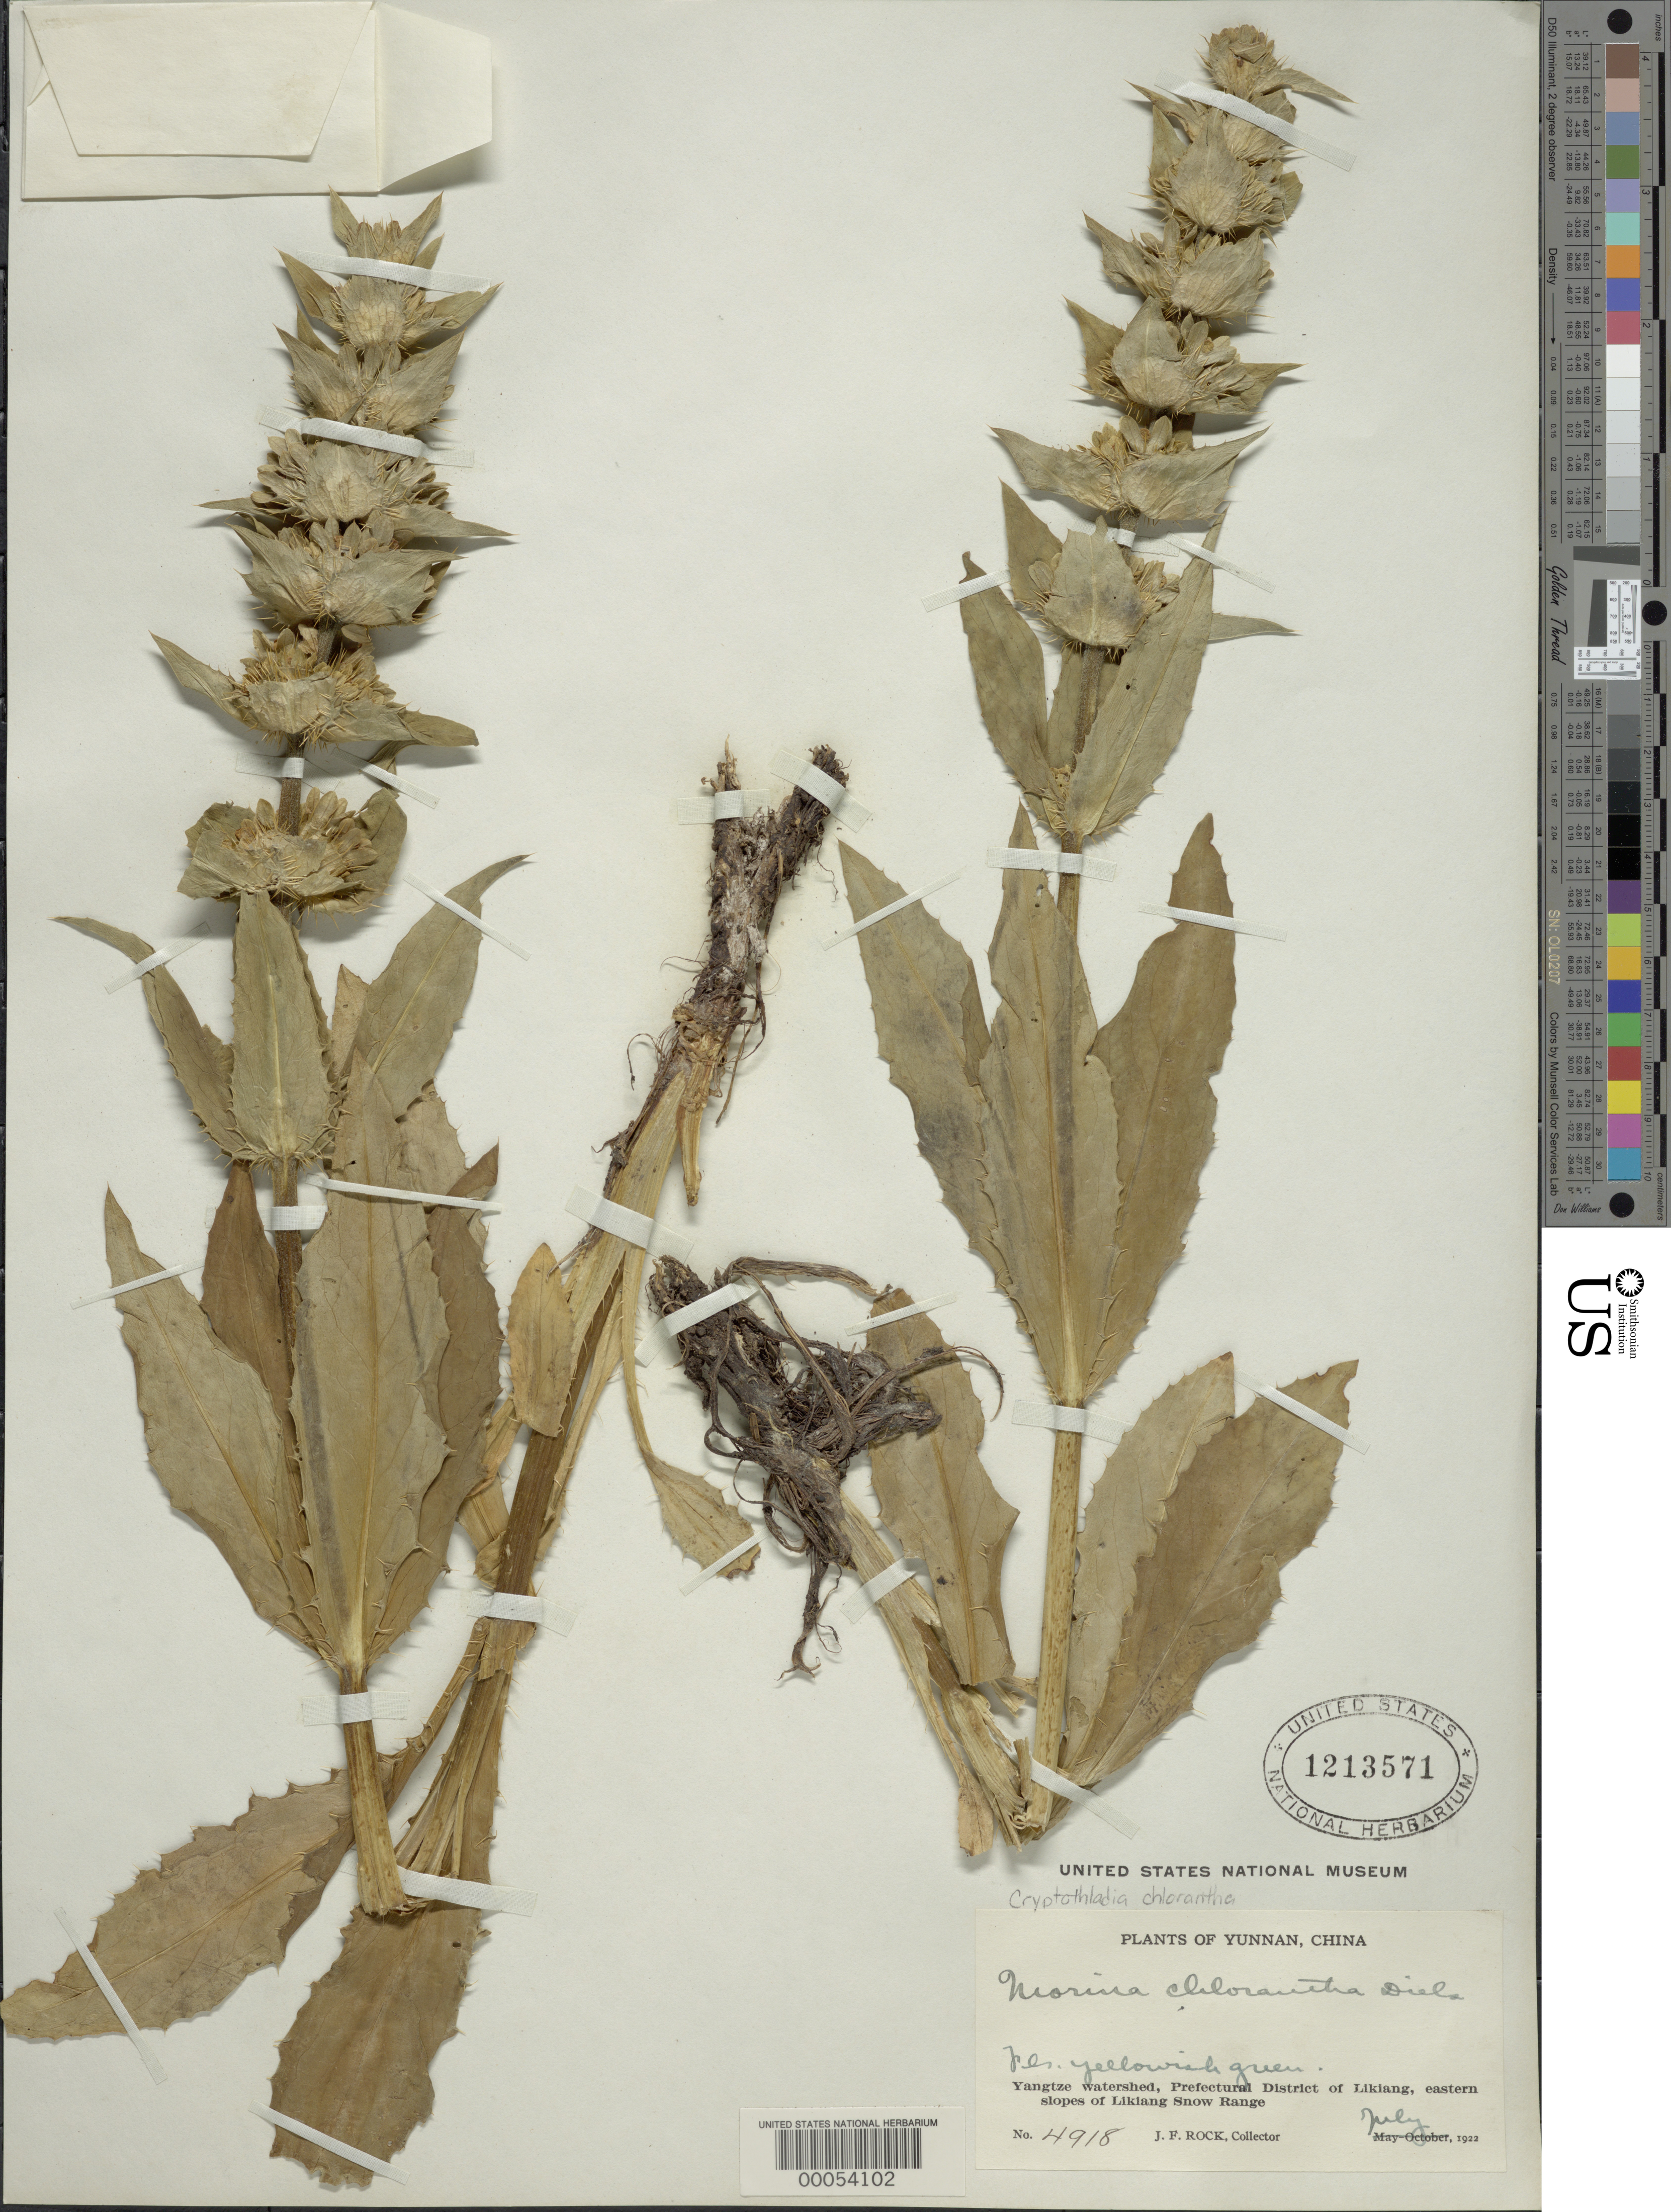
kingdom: Plantae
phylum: Tracheophyta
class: Magnoliopsida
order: Dipsacales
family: Caprifoliaceae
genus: Cryptothladia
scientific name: Cryptothladia chlorantha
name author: (Diels) M.J. Cannon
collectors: J. F. Rock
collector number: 4918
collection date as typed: Jul 1922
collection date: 1922-07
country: China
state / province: Yunnan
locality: Yangtze watershed, Likiang Dist.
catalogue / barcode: US 1213571